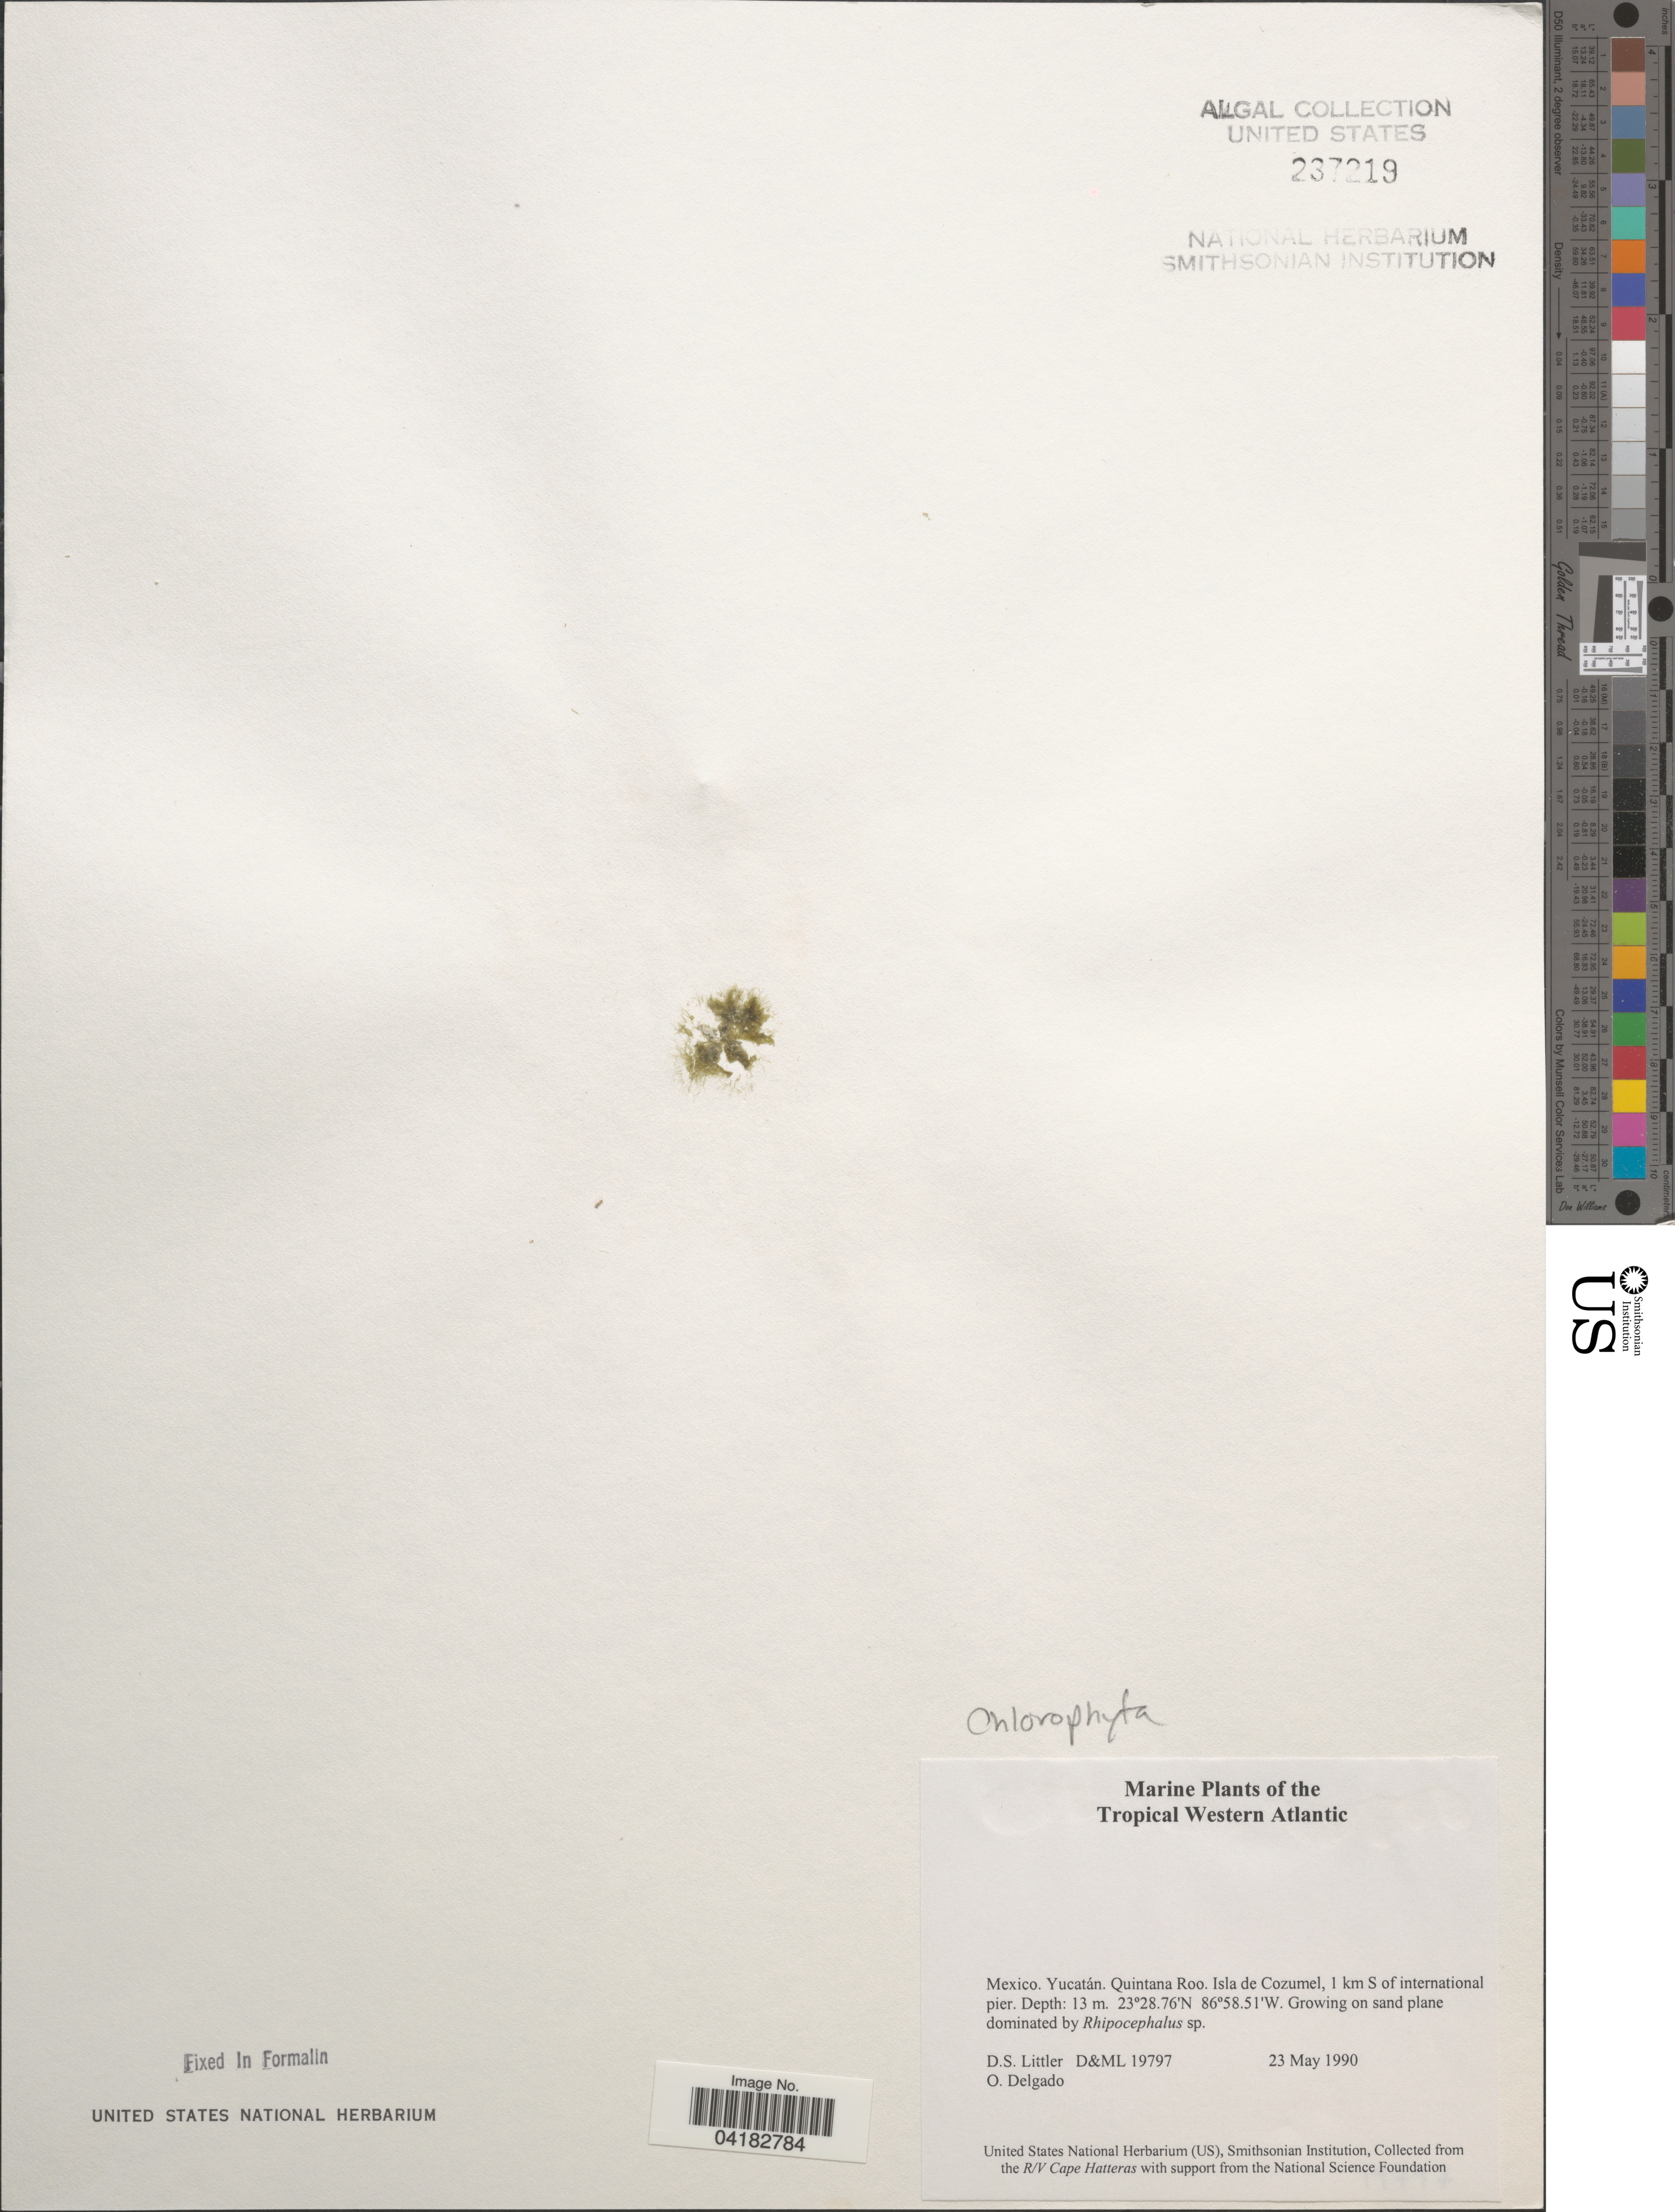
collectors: D. S. Littler & O. Delgado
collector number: D&ML19797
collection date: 1990-05-23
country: Mexico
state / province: Yucatán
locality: Tropical Western Atlantic. Quintana Roo. Isla de Cozumel, 1 km S of international pier.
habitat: Growing on sand plane dominated by Rhipocephalus sp.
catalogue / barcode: US 237219